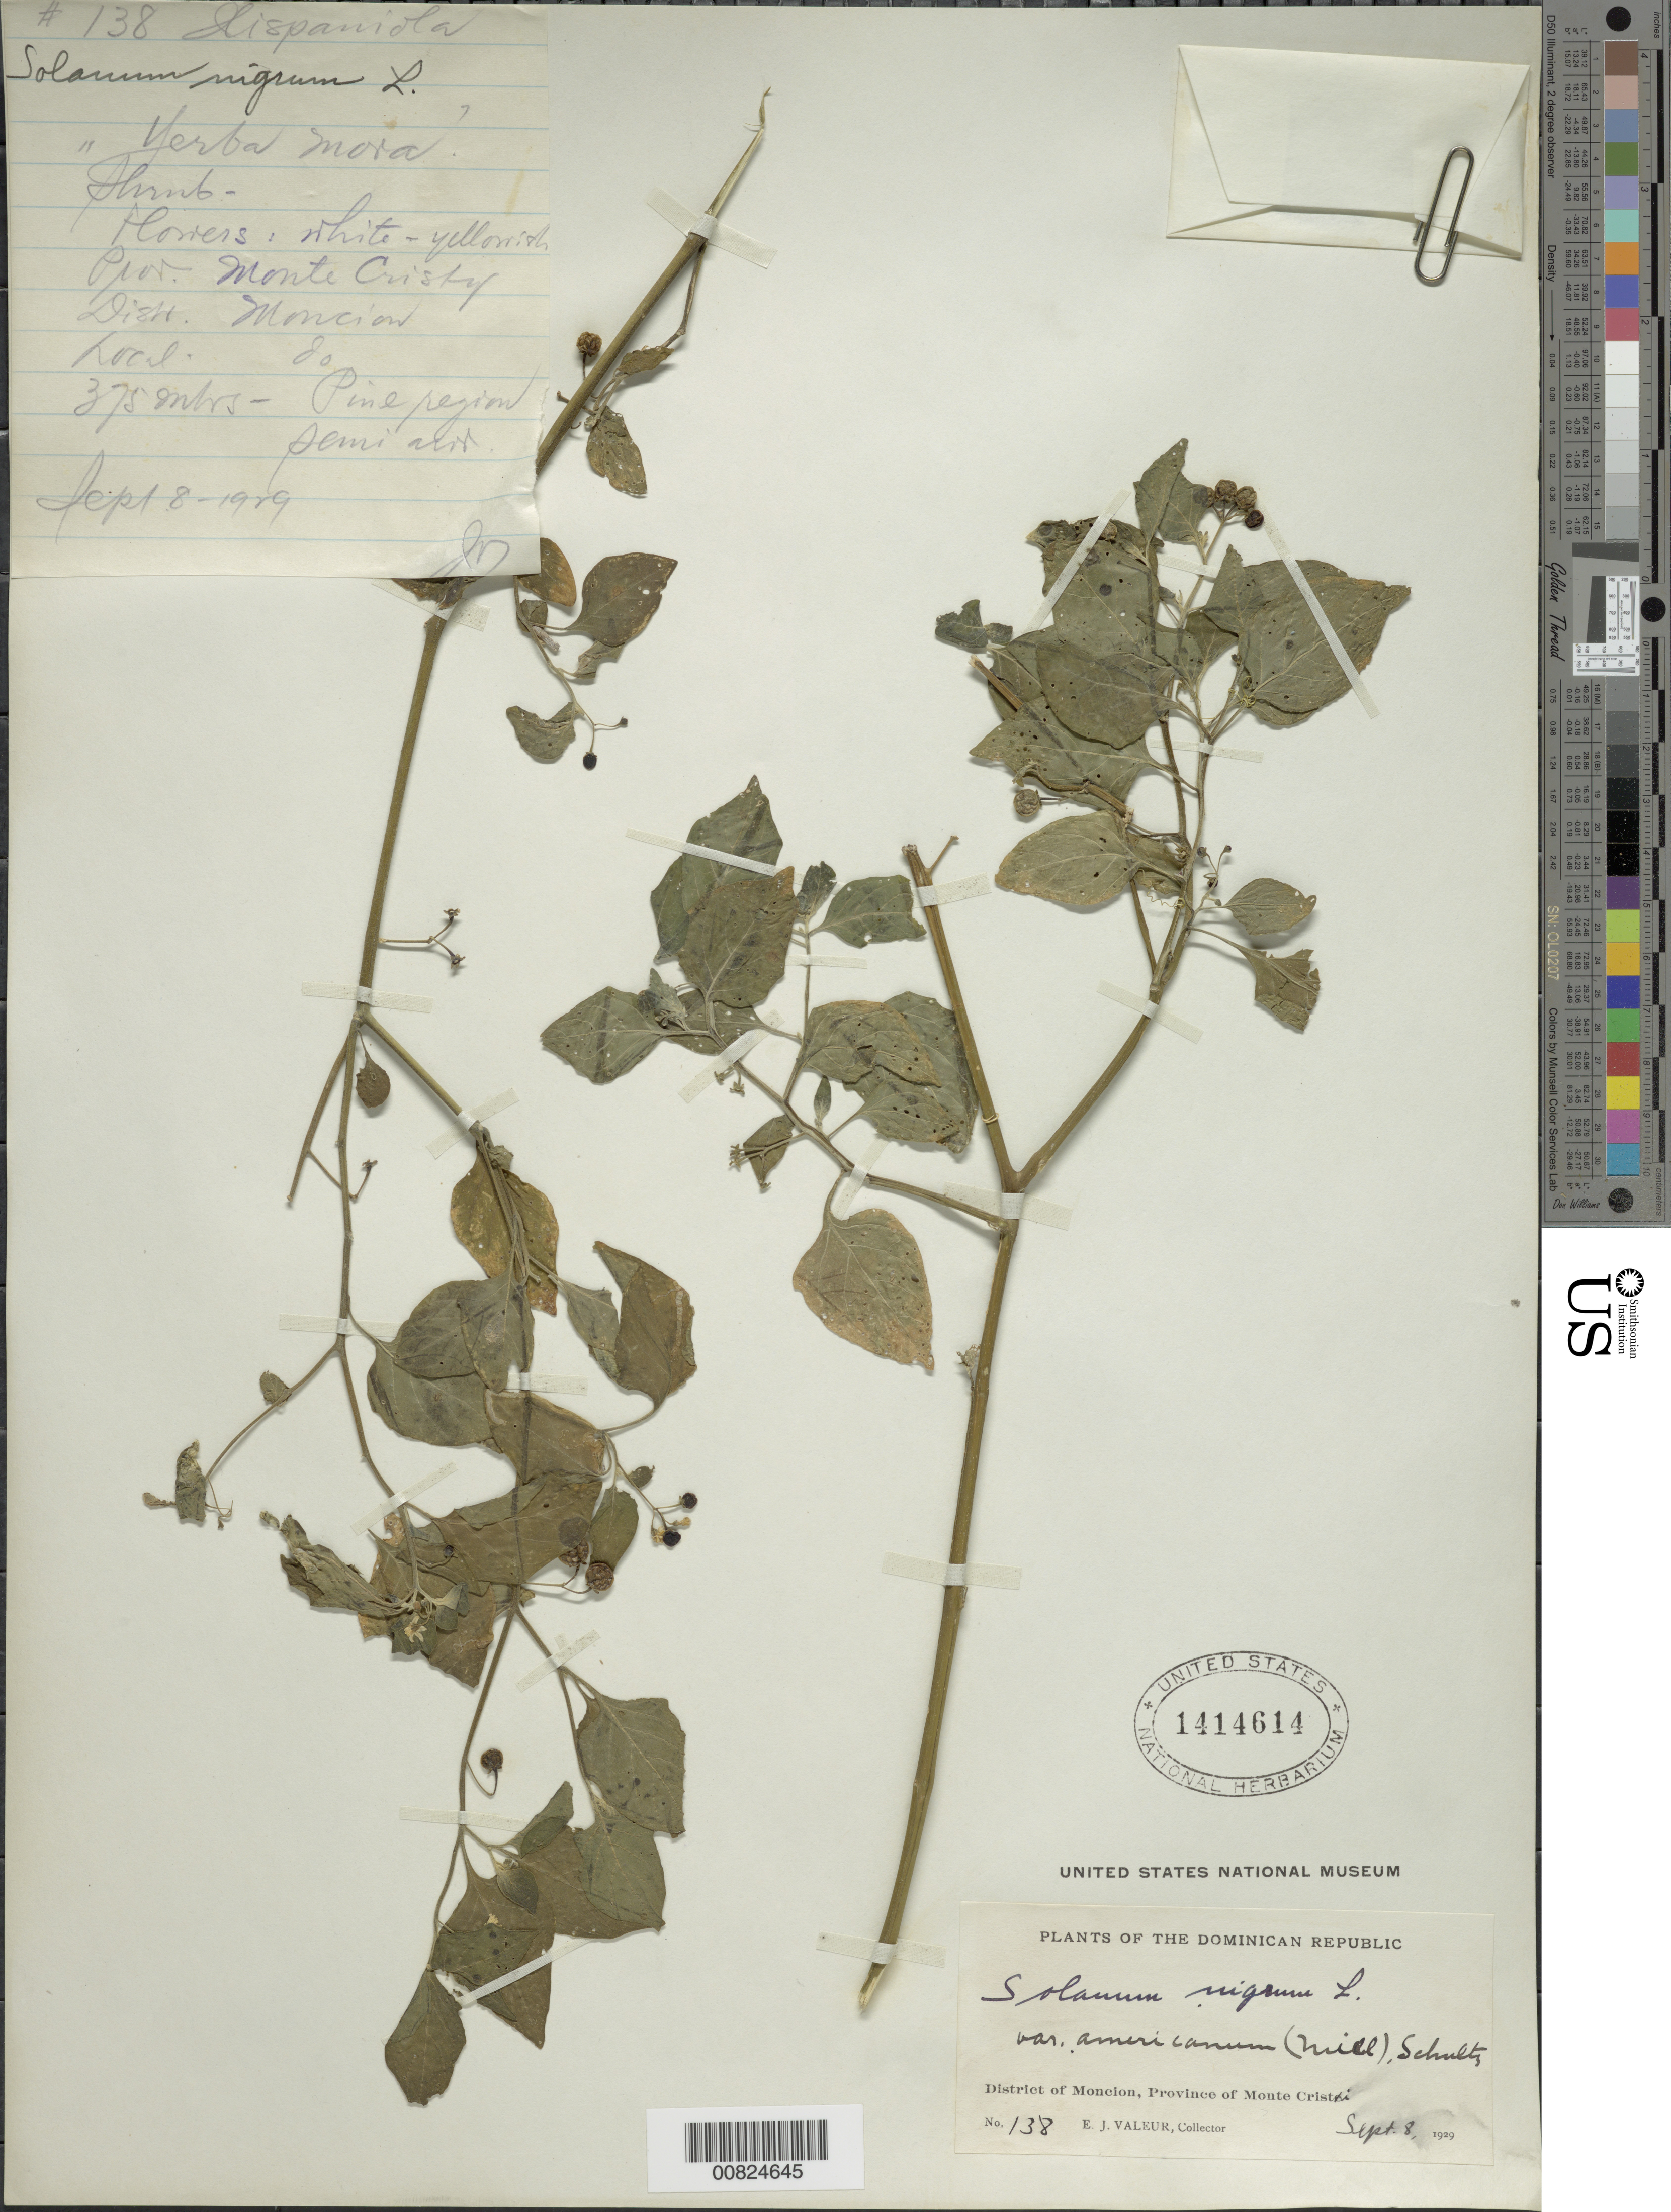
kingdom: Plantae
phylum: Tracheophyta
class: Magnoliopsida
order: Solanales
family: Solanaceae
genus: Solanum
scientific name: Solanum nigrum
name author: L.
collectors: E. Valeur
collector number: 138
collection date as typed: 08 Sep 1929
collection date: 1929-09-08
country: Dominican Republic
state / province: Monte Cristi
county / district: Monción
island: Hispaniola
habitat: Semi arid pine region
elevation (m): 375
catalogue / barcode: US 1414614